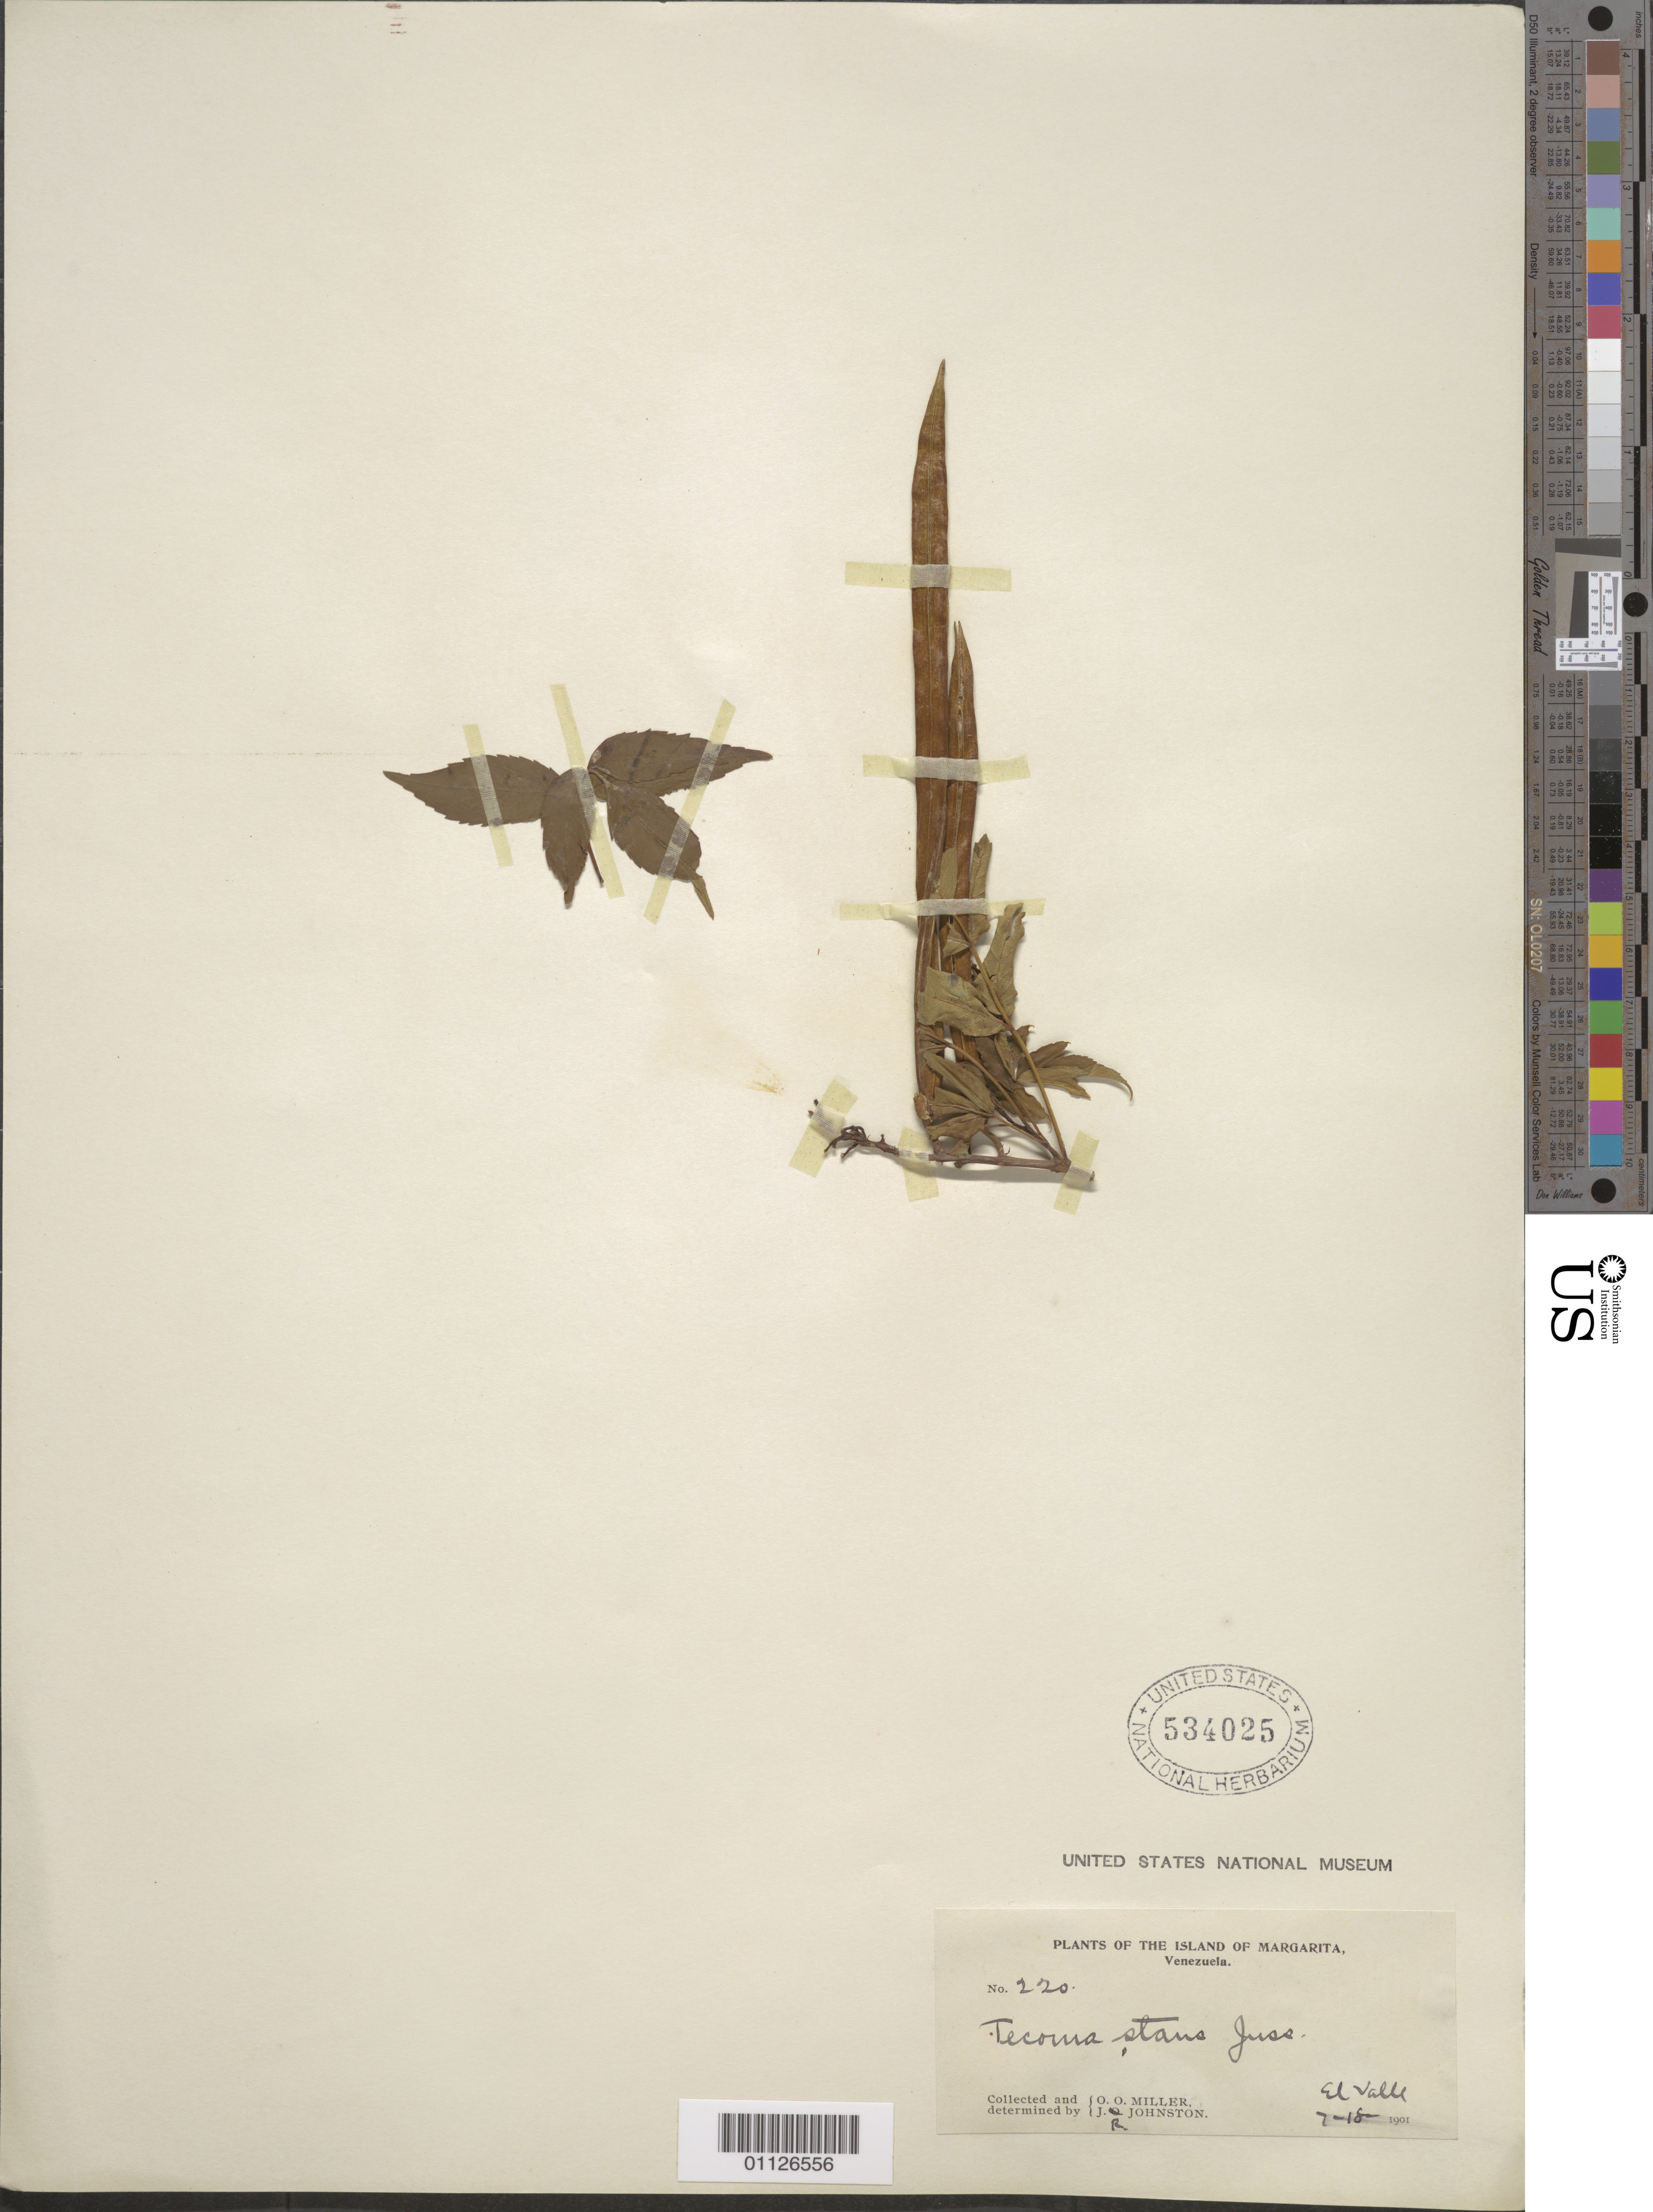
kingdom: Plantae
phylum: Tracheophyta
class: Magnoliopsida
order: Lamiales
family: Bignoniaceae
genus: Tecoma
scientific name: Tecoma stans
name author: (L.) Juss. ex Kunth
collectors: O. O. Miller & J. Johnston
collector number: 220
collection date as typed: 18 Jul 1901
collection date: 1901-07-18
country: Venezuela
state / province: Nueva Esparta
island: Margarita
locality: El Valle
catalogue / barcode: US 534025